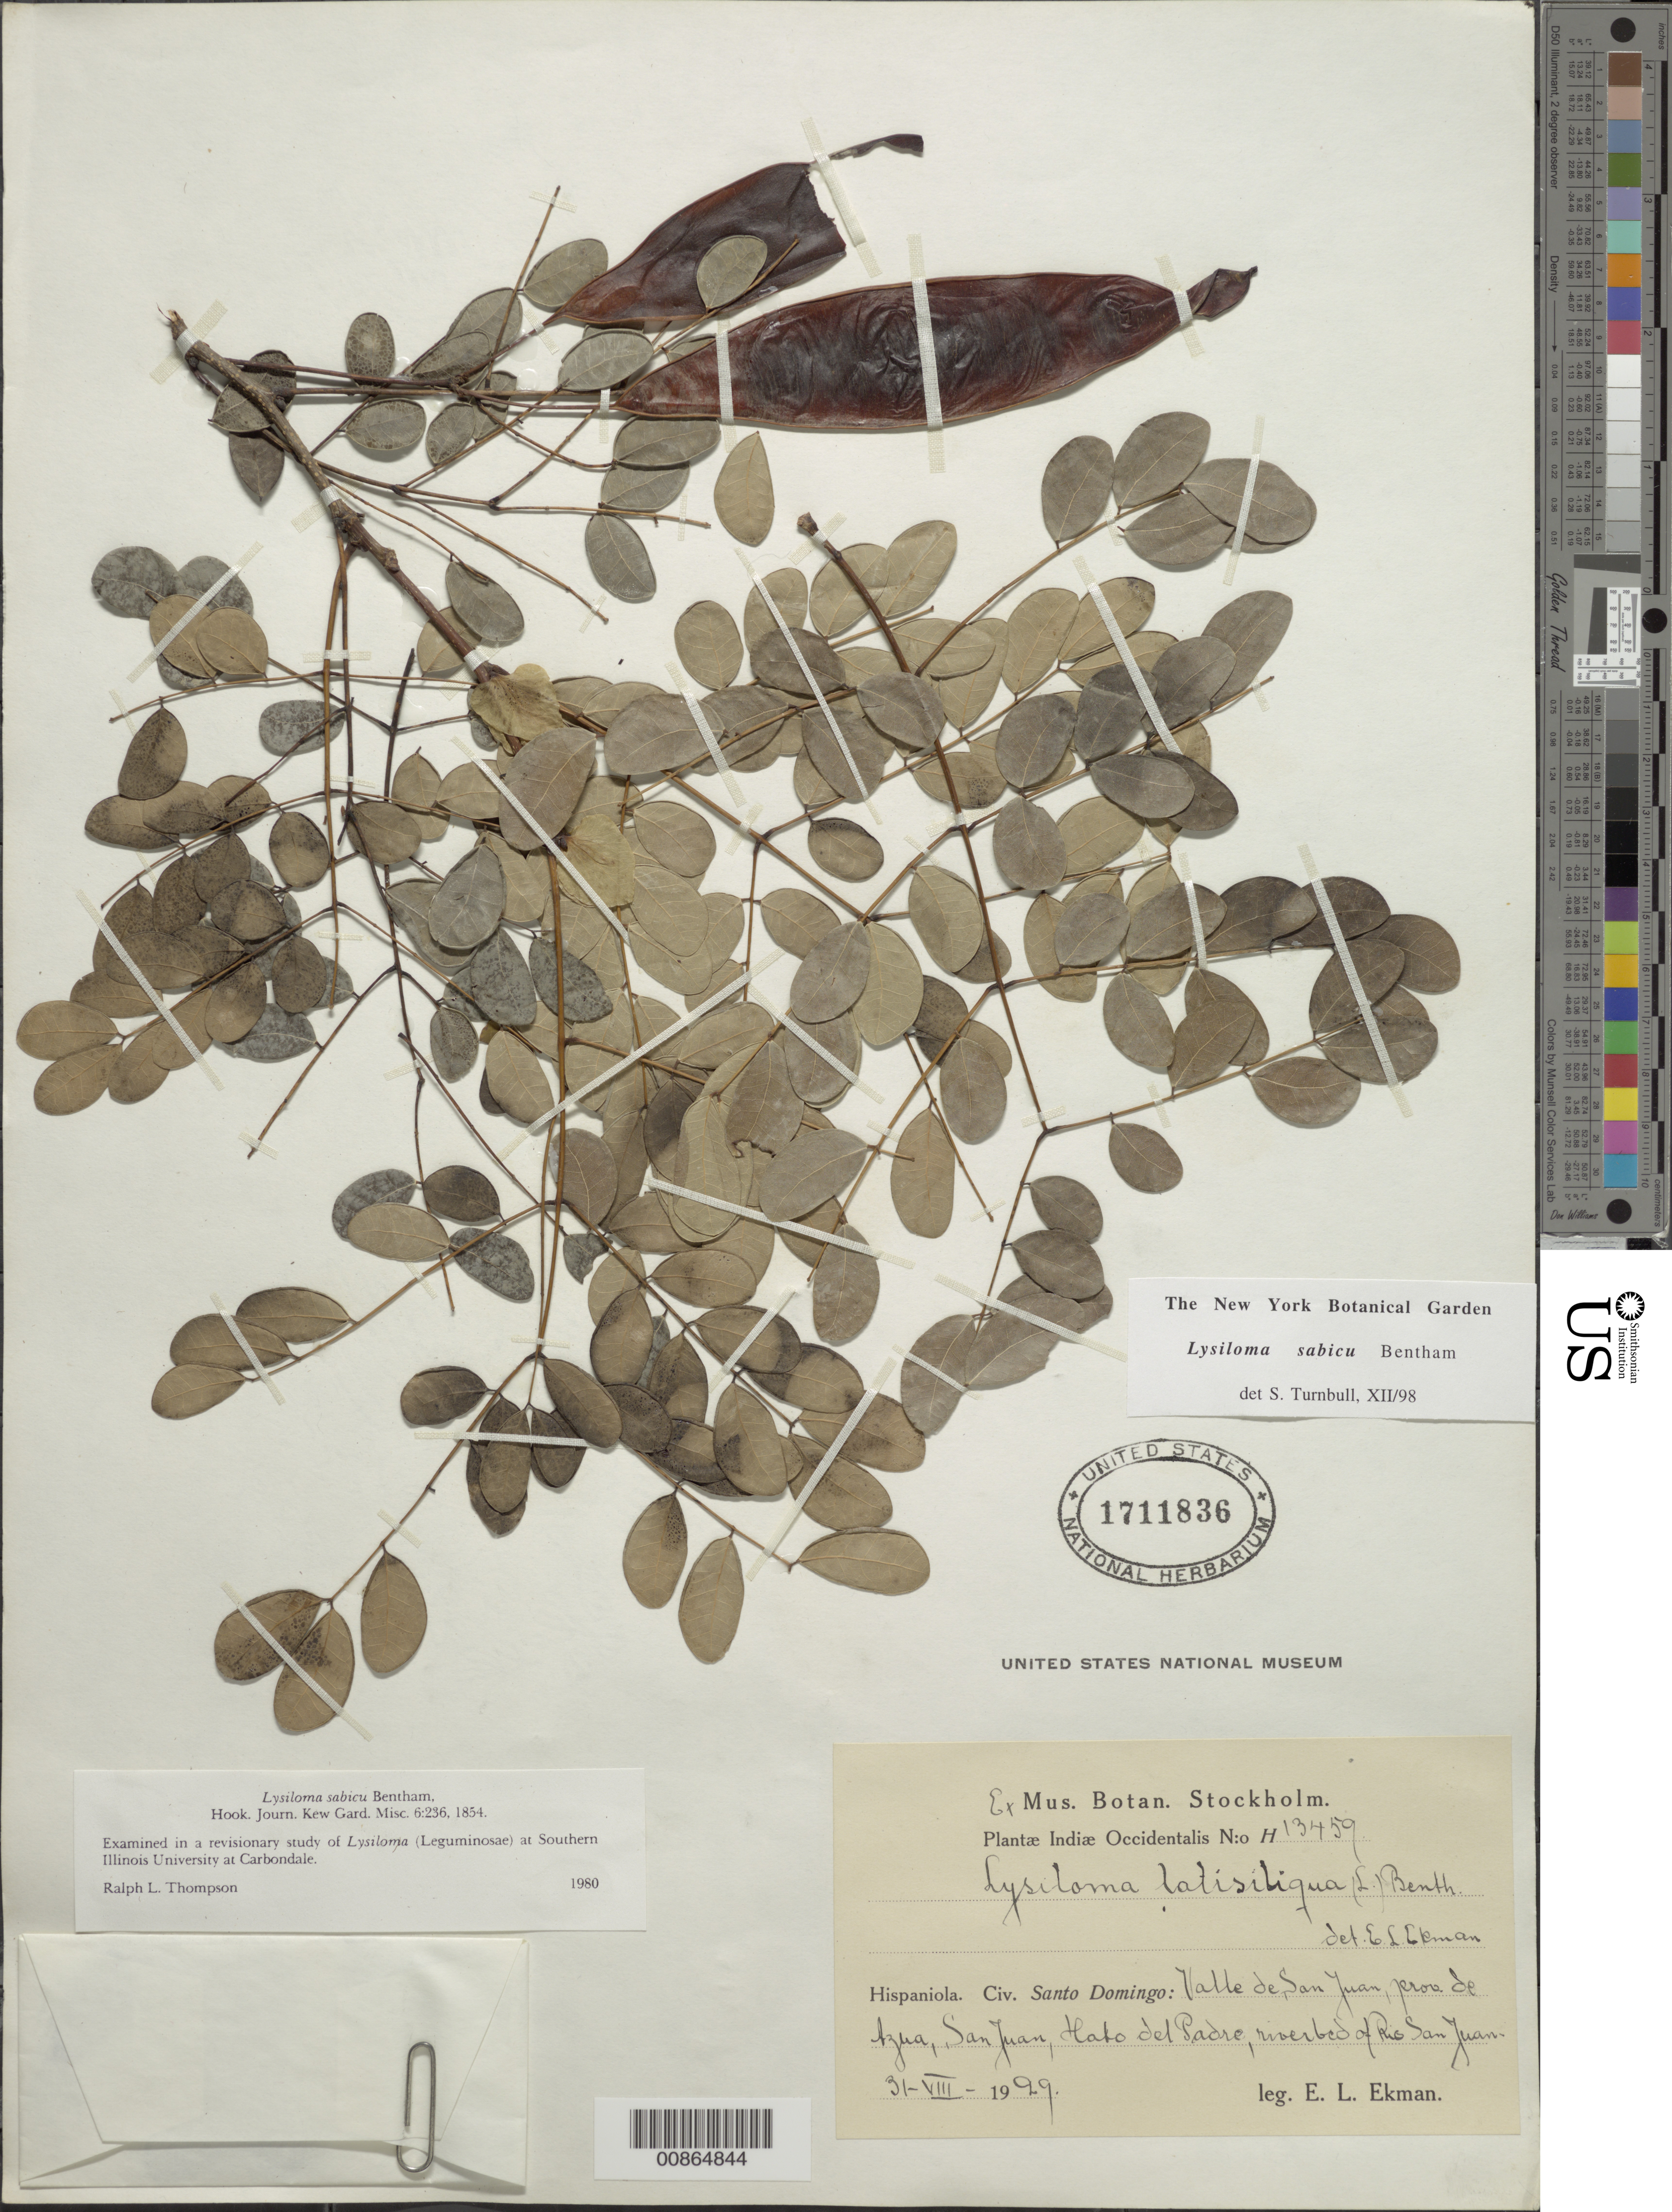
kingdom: Plantae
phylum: Tracheophyta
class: Magnoliopsida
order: Fabales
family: Fabaceae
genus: Lysiloma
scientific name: Lysiloma sabicu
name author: Benth.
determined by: Turnbull, S.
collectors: E. L. Ekman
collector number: H 13459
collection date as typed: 31 Aug 1929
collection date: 1929-08-31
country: Dominican Republic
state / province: Azua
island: Hispaniola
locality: Valle de San Juan, San Juan, Hato del Padre, riverbed of Río San Juan.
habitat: Riverbed.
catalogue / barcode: US 1711836